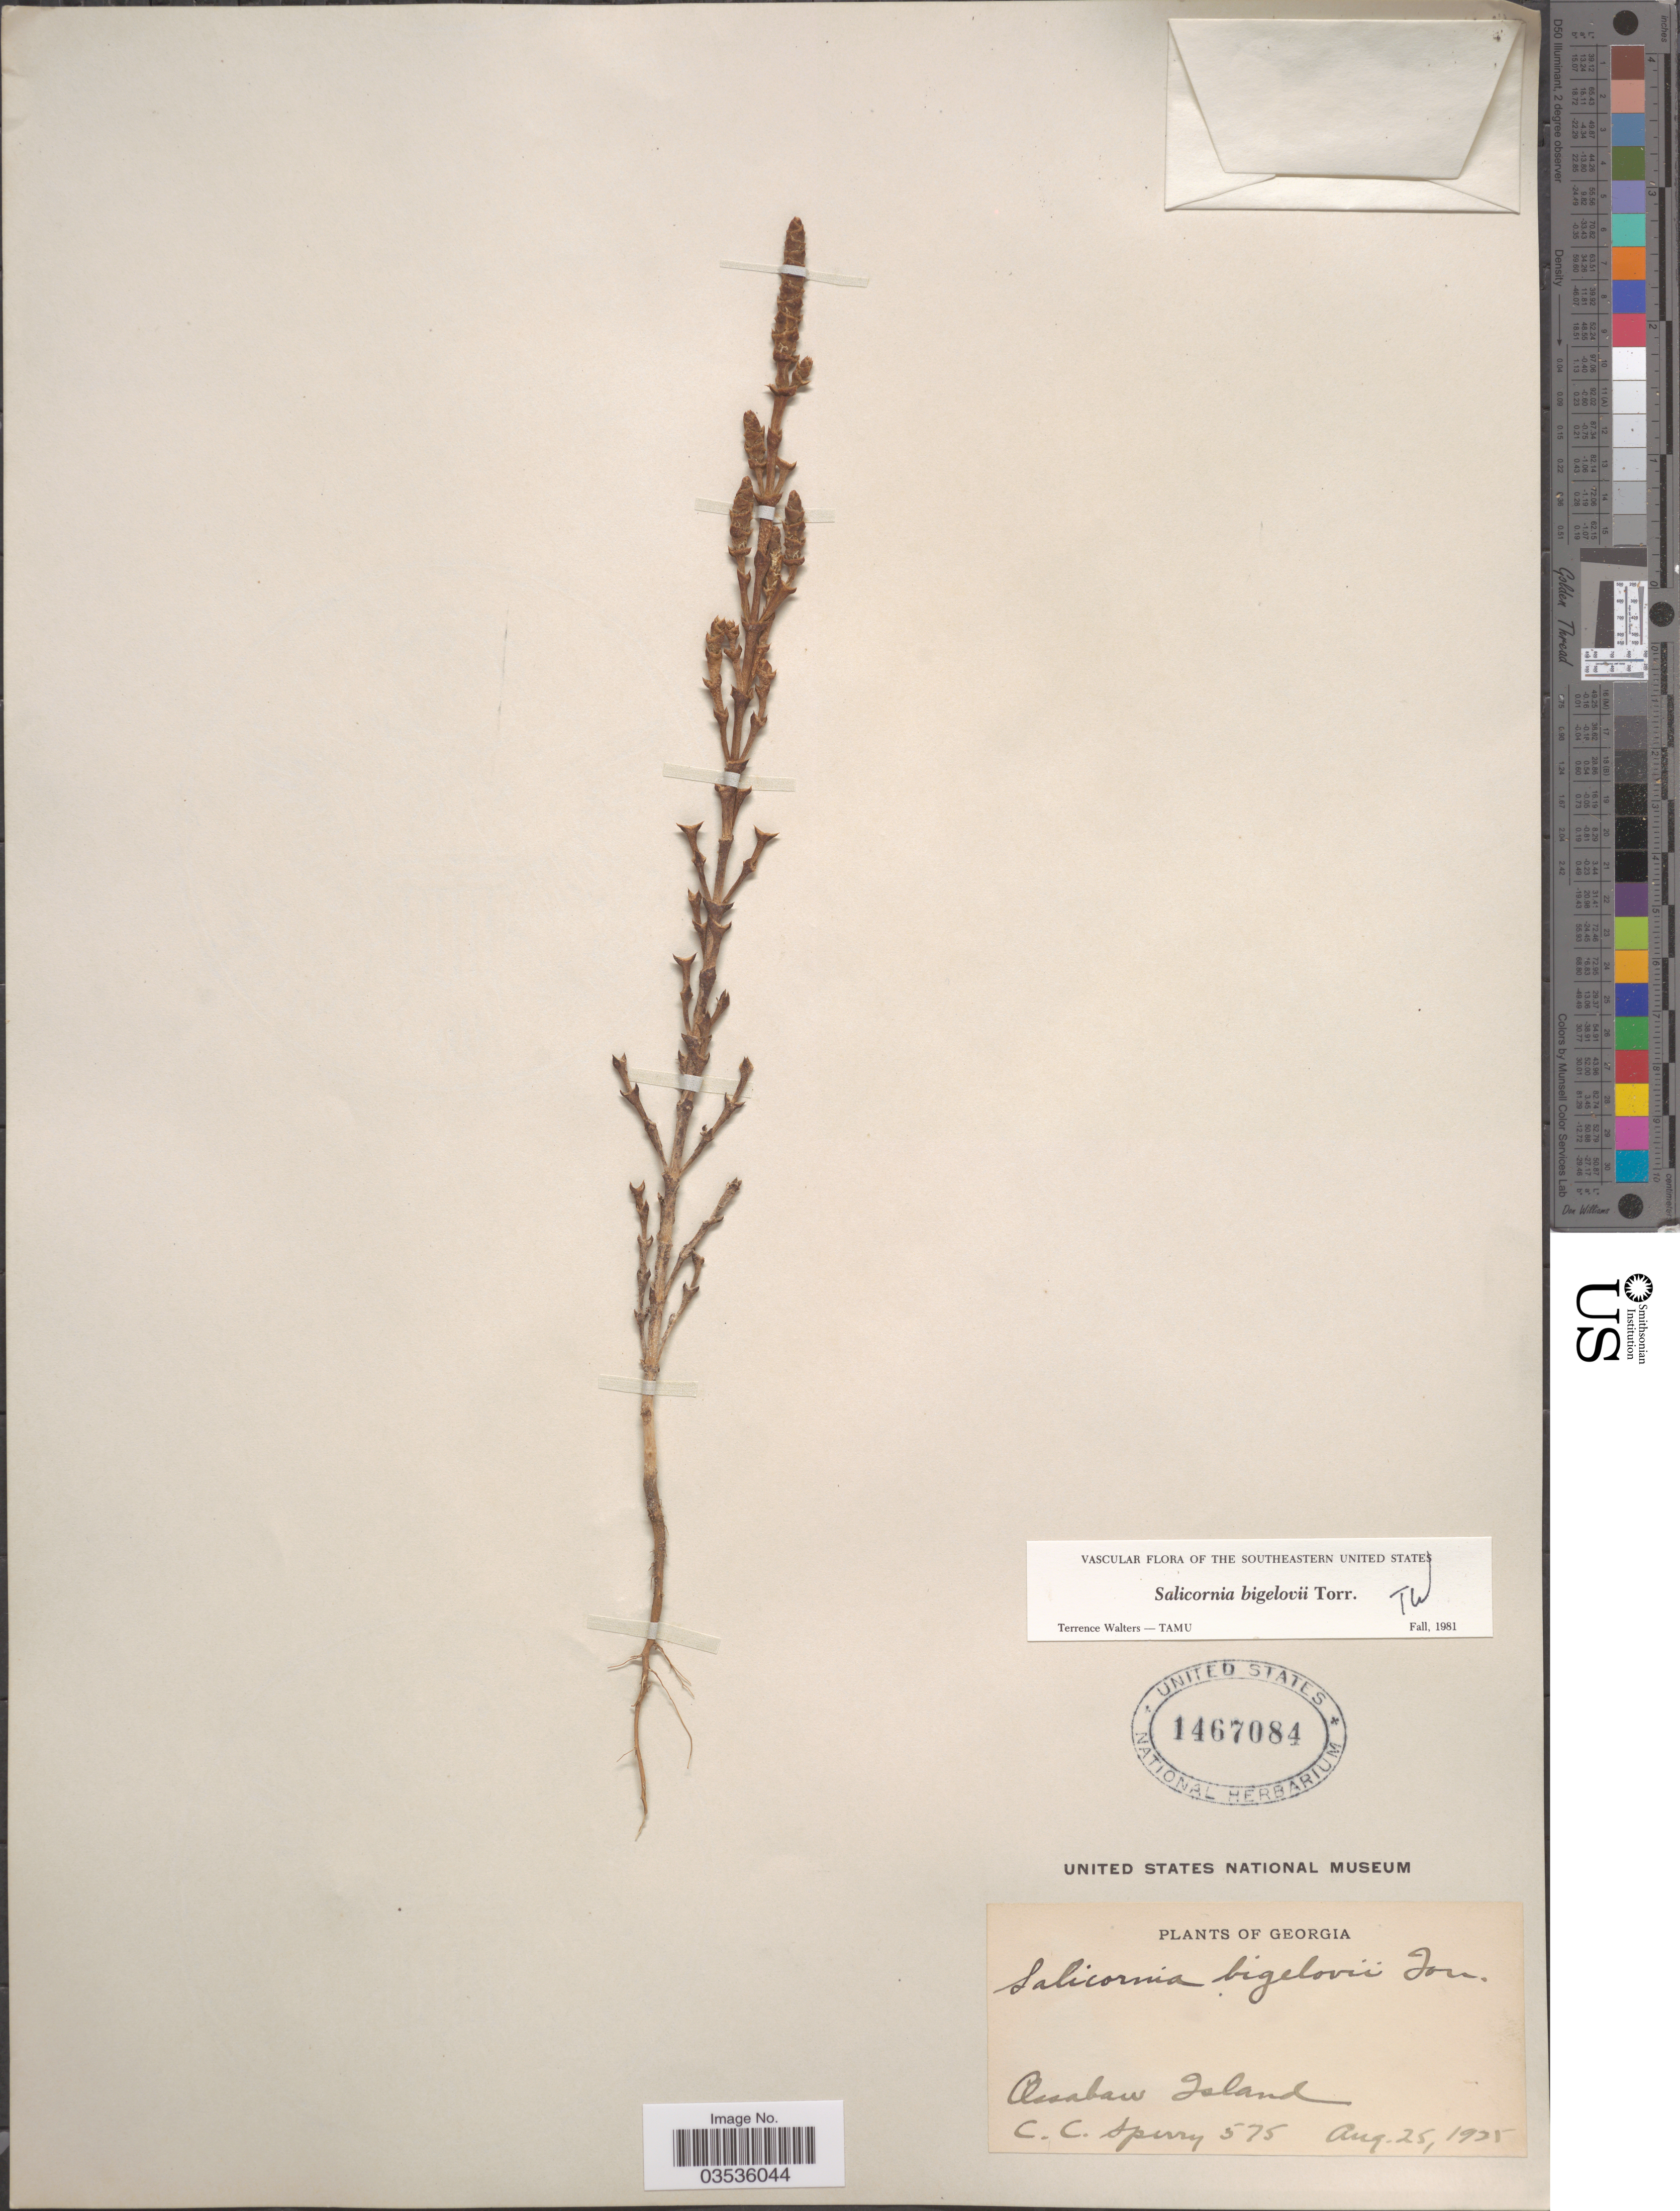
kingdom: Plantae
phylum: Tracheophyta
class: Magnoliopsida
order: Caryophyllales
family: Amaranthaceae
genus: Salicornia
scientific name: Salicornia bigelovii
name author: Torr.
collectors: C. C. Sperry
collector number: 575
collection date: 1925-08-25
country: United States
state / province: Georgia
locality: Ossabaw Island.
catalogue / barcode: US 1467084